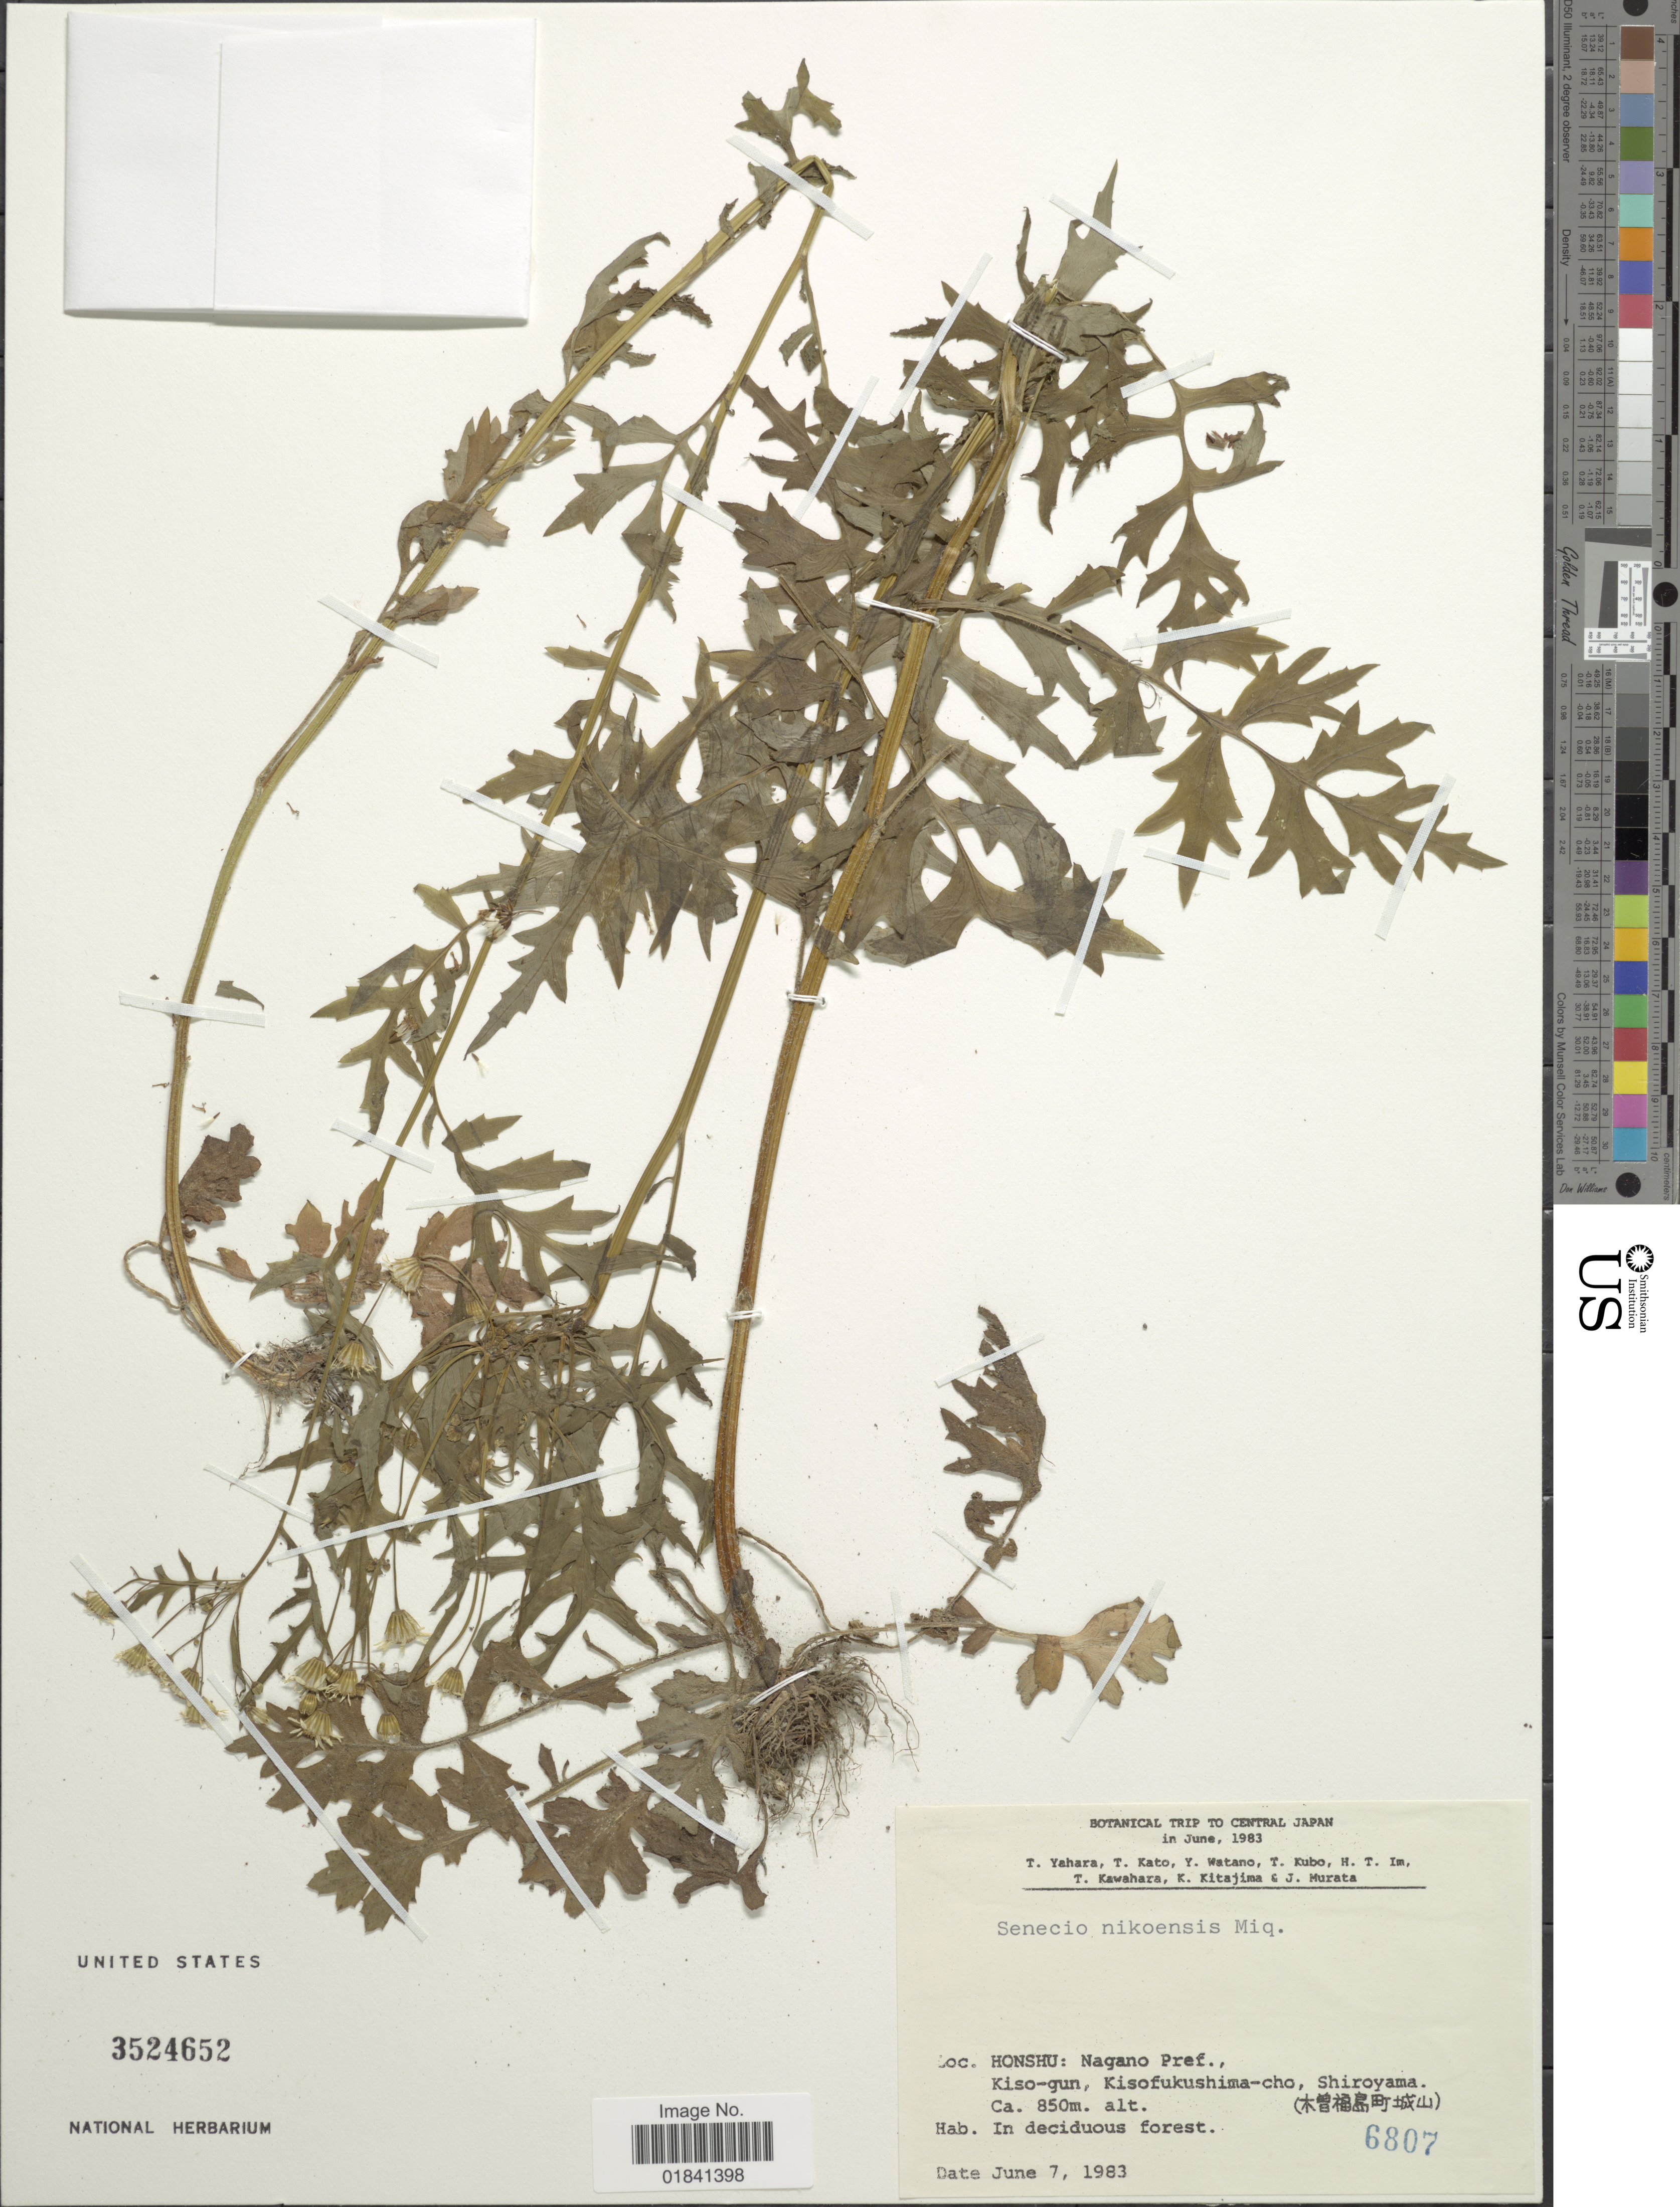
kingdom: Plantae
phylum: Tracheophyta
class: Magnoliopsida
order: Asterales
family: Asteraceae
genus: Senecio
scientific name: Senecio nikoensis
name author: Miq.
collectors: T. Yahara, T. Kato, Y. Watano, T. Kubo & et al.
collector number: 6807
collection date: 1983-06-07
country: Japan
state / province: Nagano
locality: Honshu: Nagano Pref., Kiso-gun Kisofukushima-cho, Shiroyama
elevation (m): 850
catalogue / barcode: US 3524652